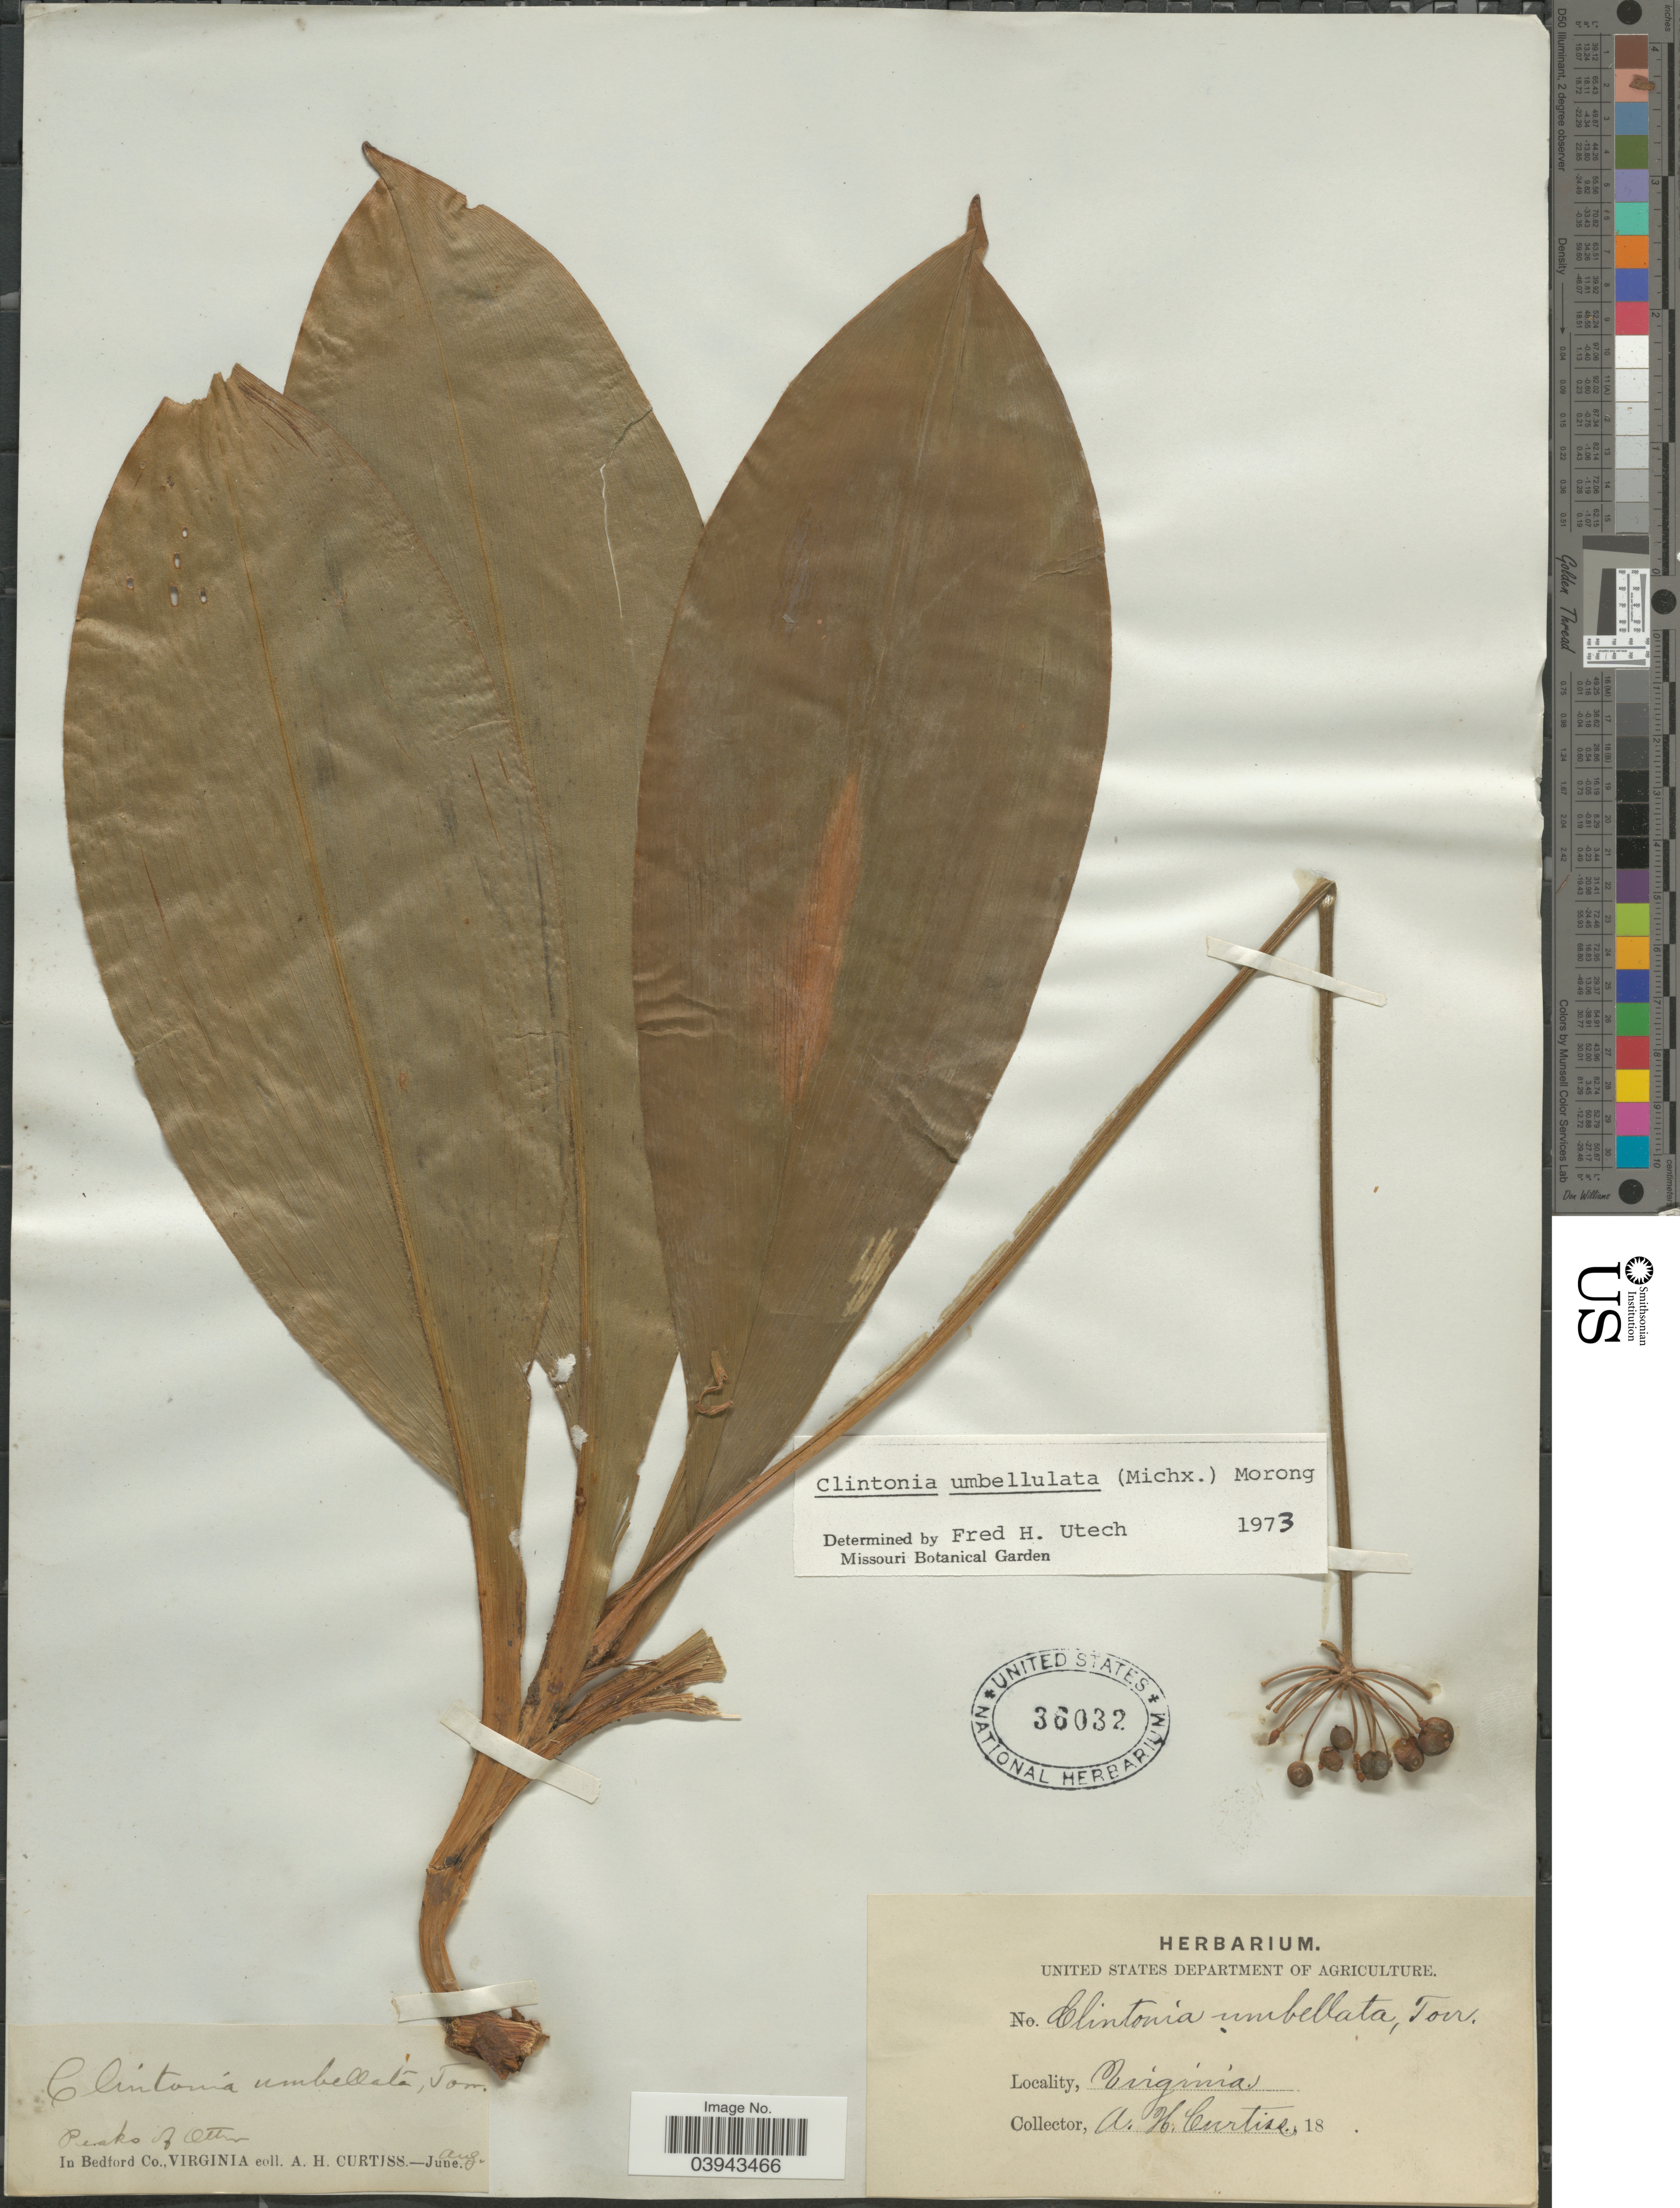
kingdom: Plantae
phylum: Tracheophyta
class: Liliopsida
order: Liliales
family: Liliaceae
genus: Clintonia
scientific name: Clintonia umbellulata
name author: (Michx.) Morong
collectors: A. H. Curtiss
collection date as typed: Aug 18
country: United States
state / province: Virginia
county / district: Bedford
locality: Peaks of Otter. In Bedford Co.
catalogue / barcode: US 36032